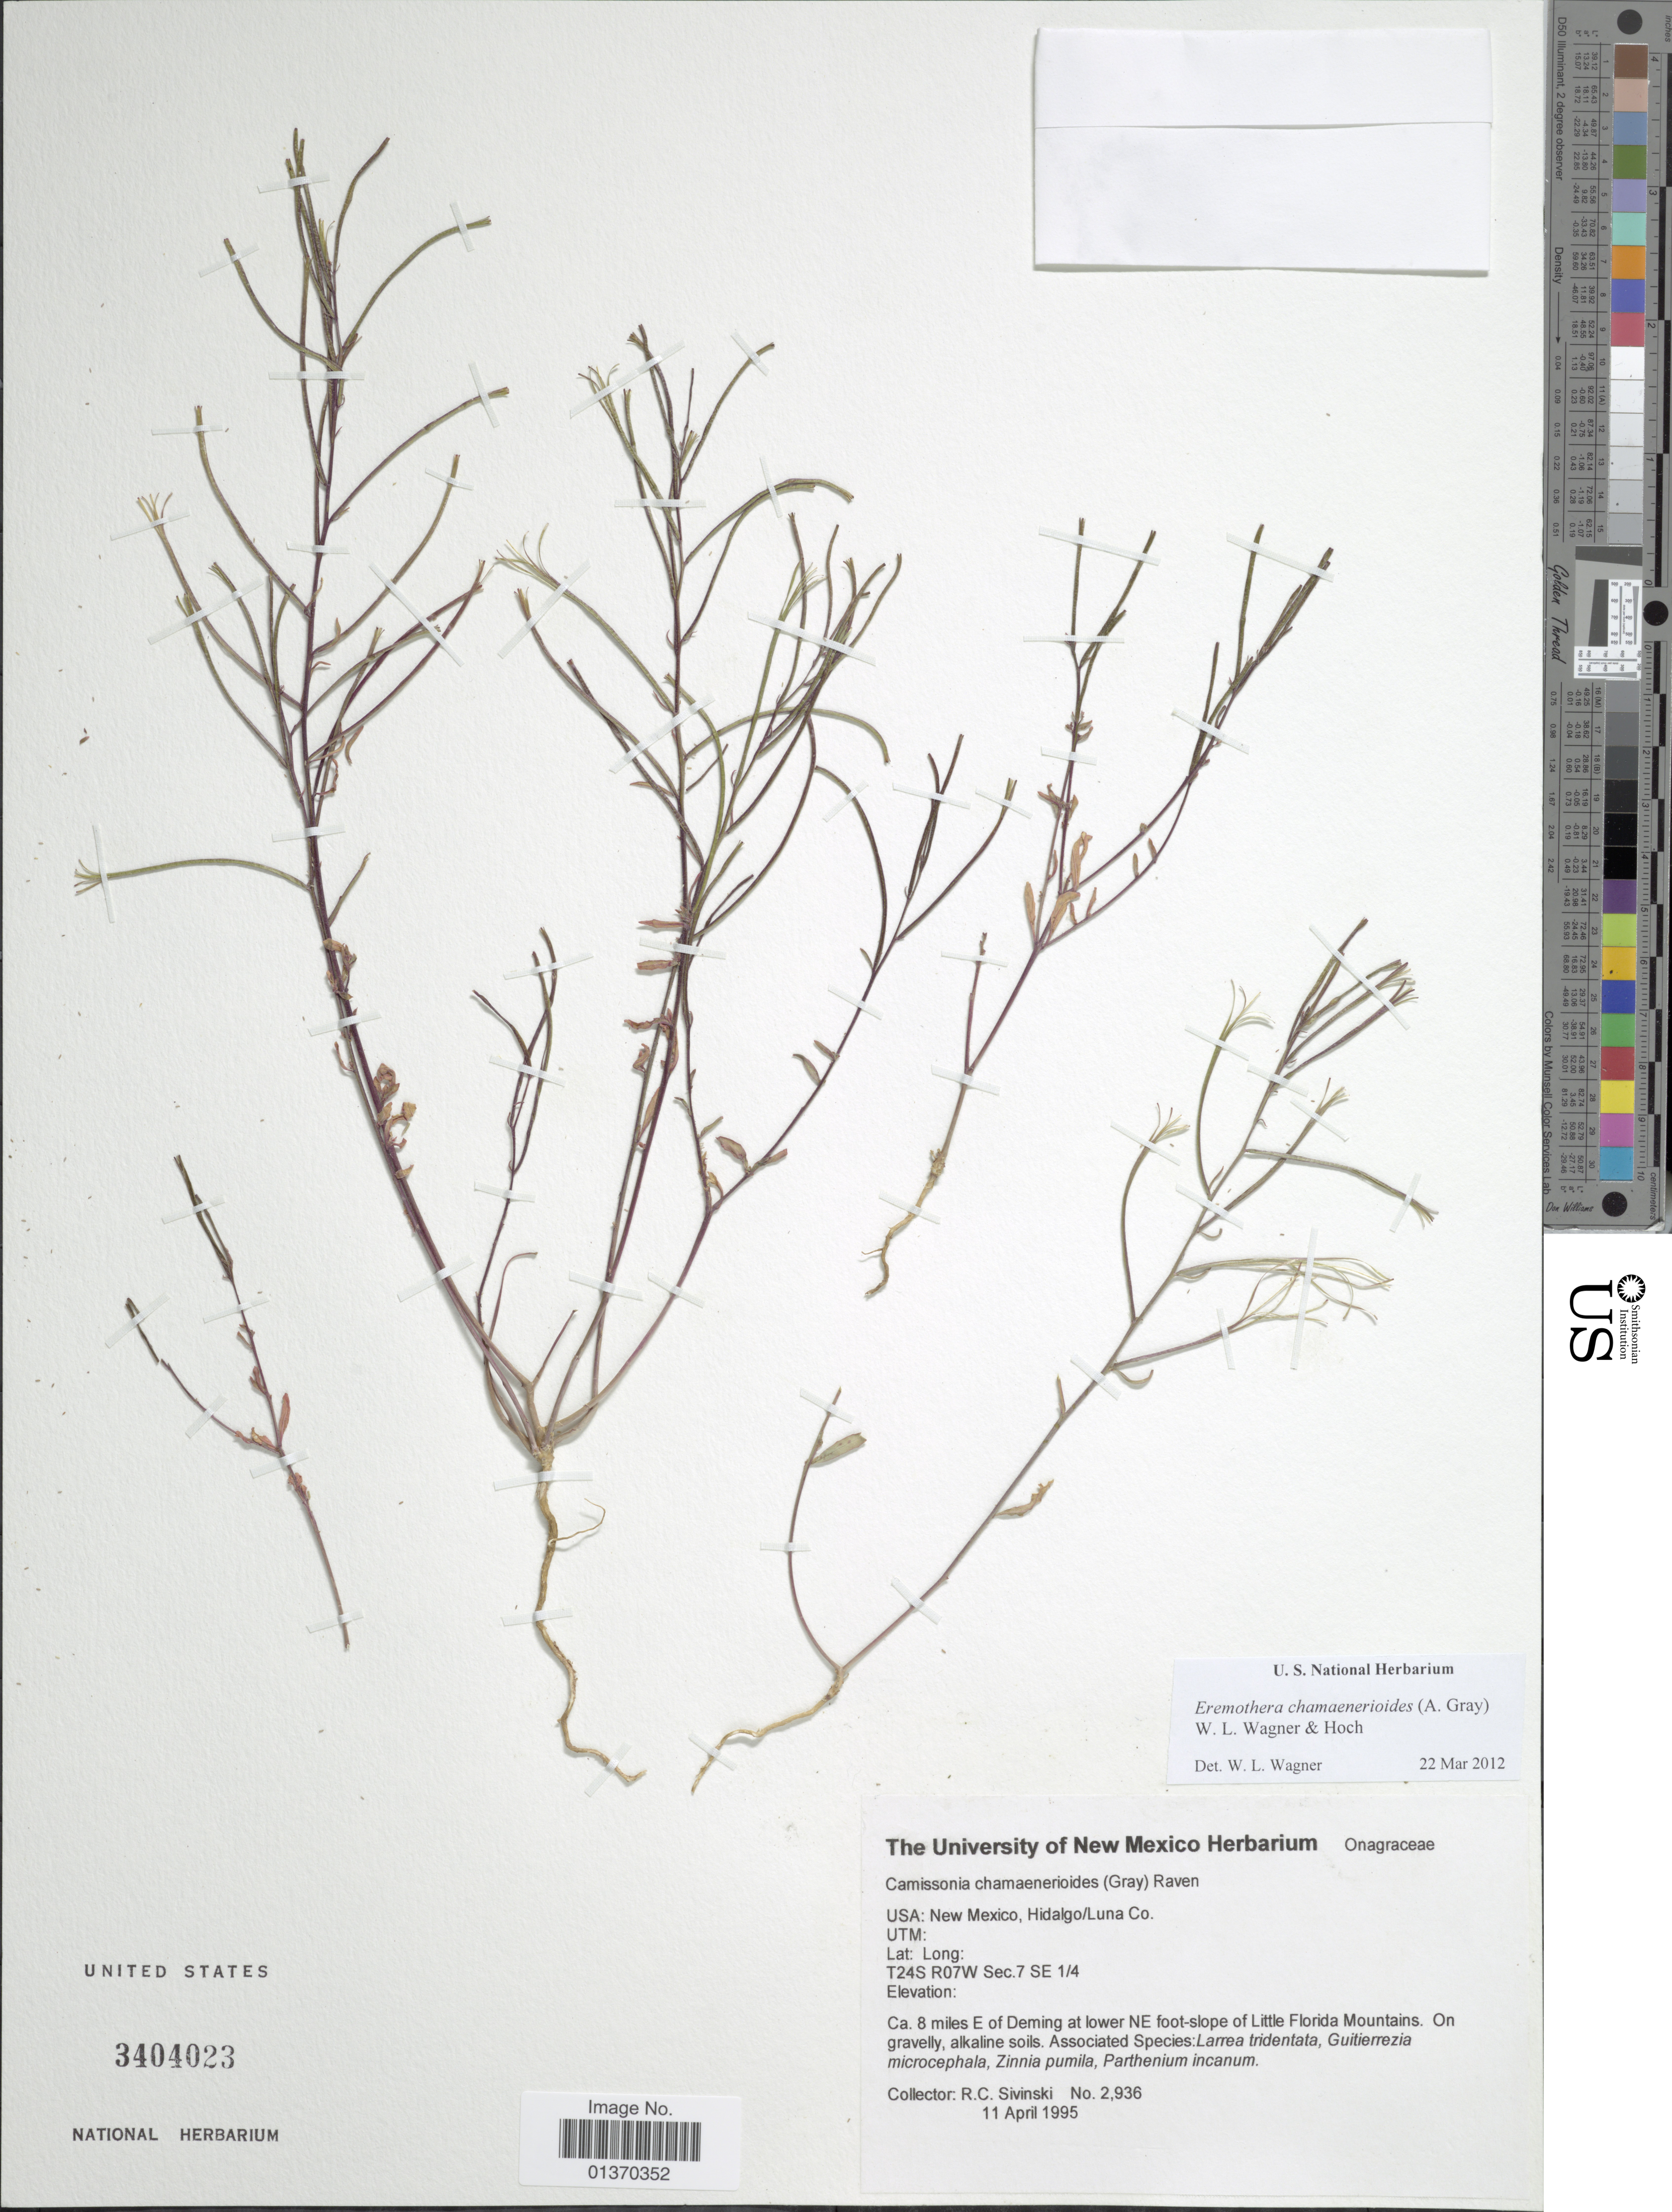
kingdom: Plantae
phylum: Tracheophyta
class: Magnoliopsida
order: Myrtales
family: Onagraceae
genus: Eremothera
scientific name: Eremothera chamaenerioides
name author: (A. Gray) W.L. Wagner & Hoch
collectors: R. Sivinski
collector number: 2936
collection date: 1995-04-11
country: United States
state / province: New Mexico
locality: Hidalgo/ Luna Co, Ca. 8 miles E of Deming at lower NE foot-slope of Little Florida Mountains, T24S R07W Sec. 7 SE 1/4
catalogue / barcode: US 3404023